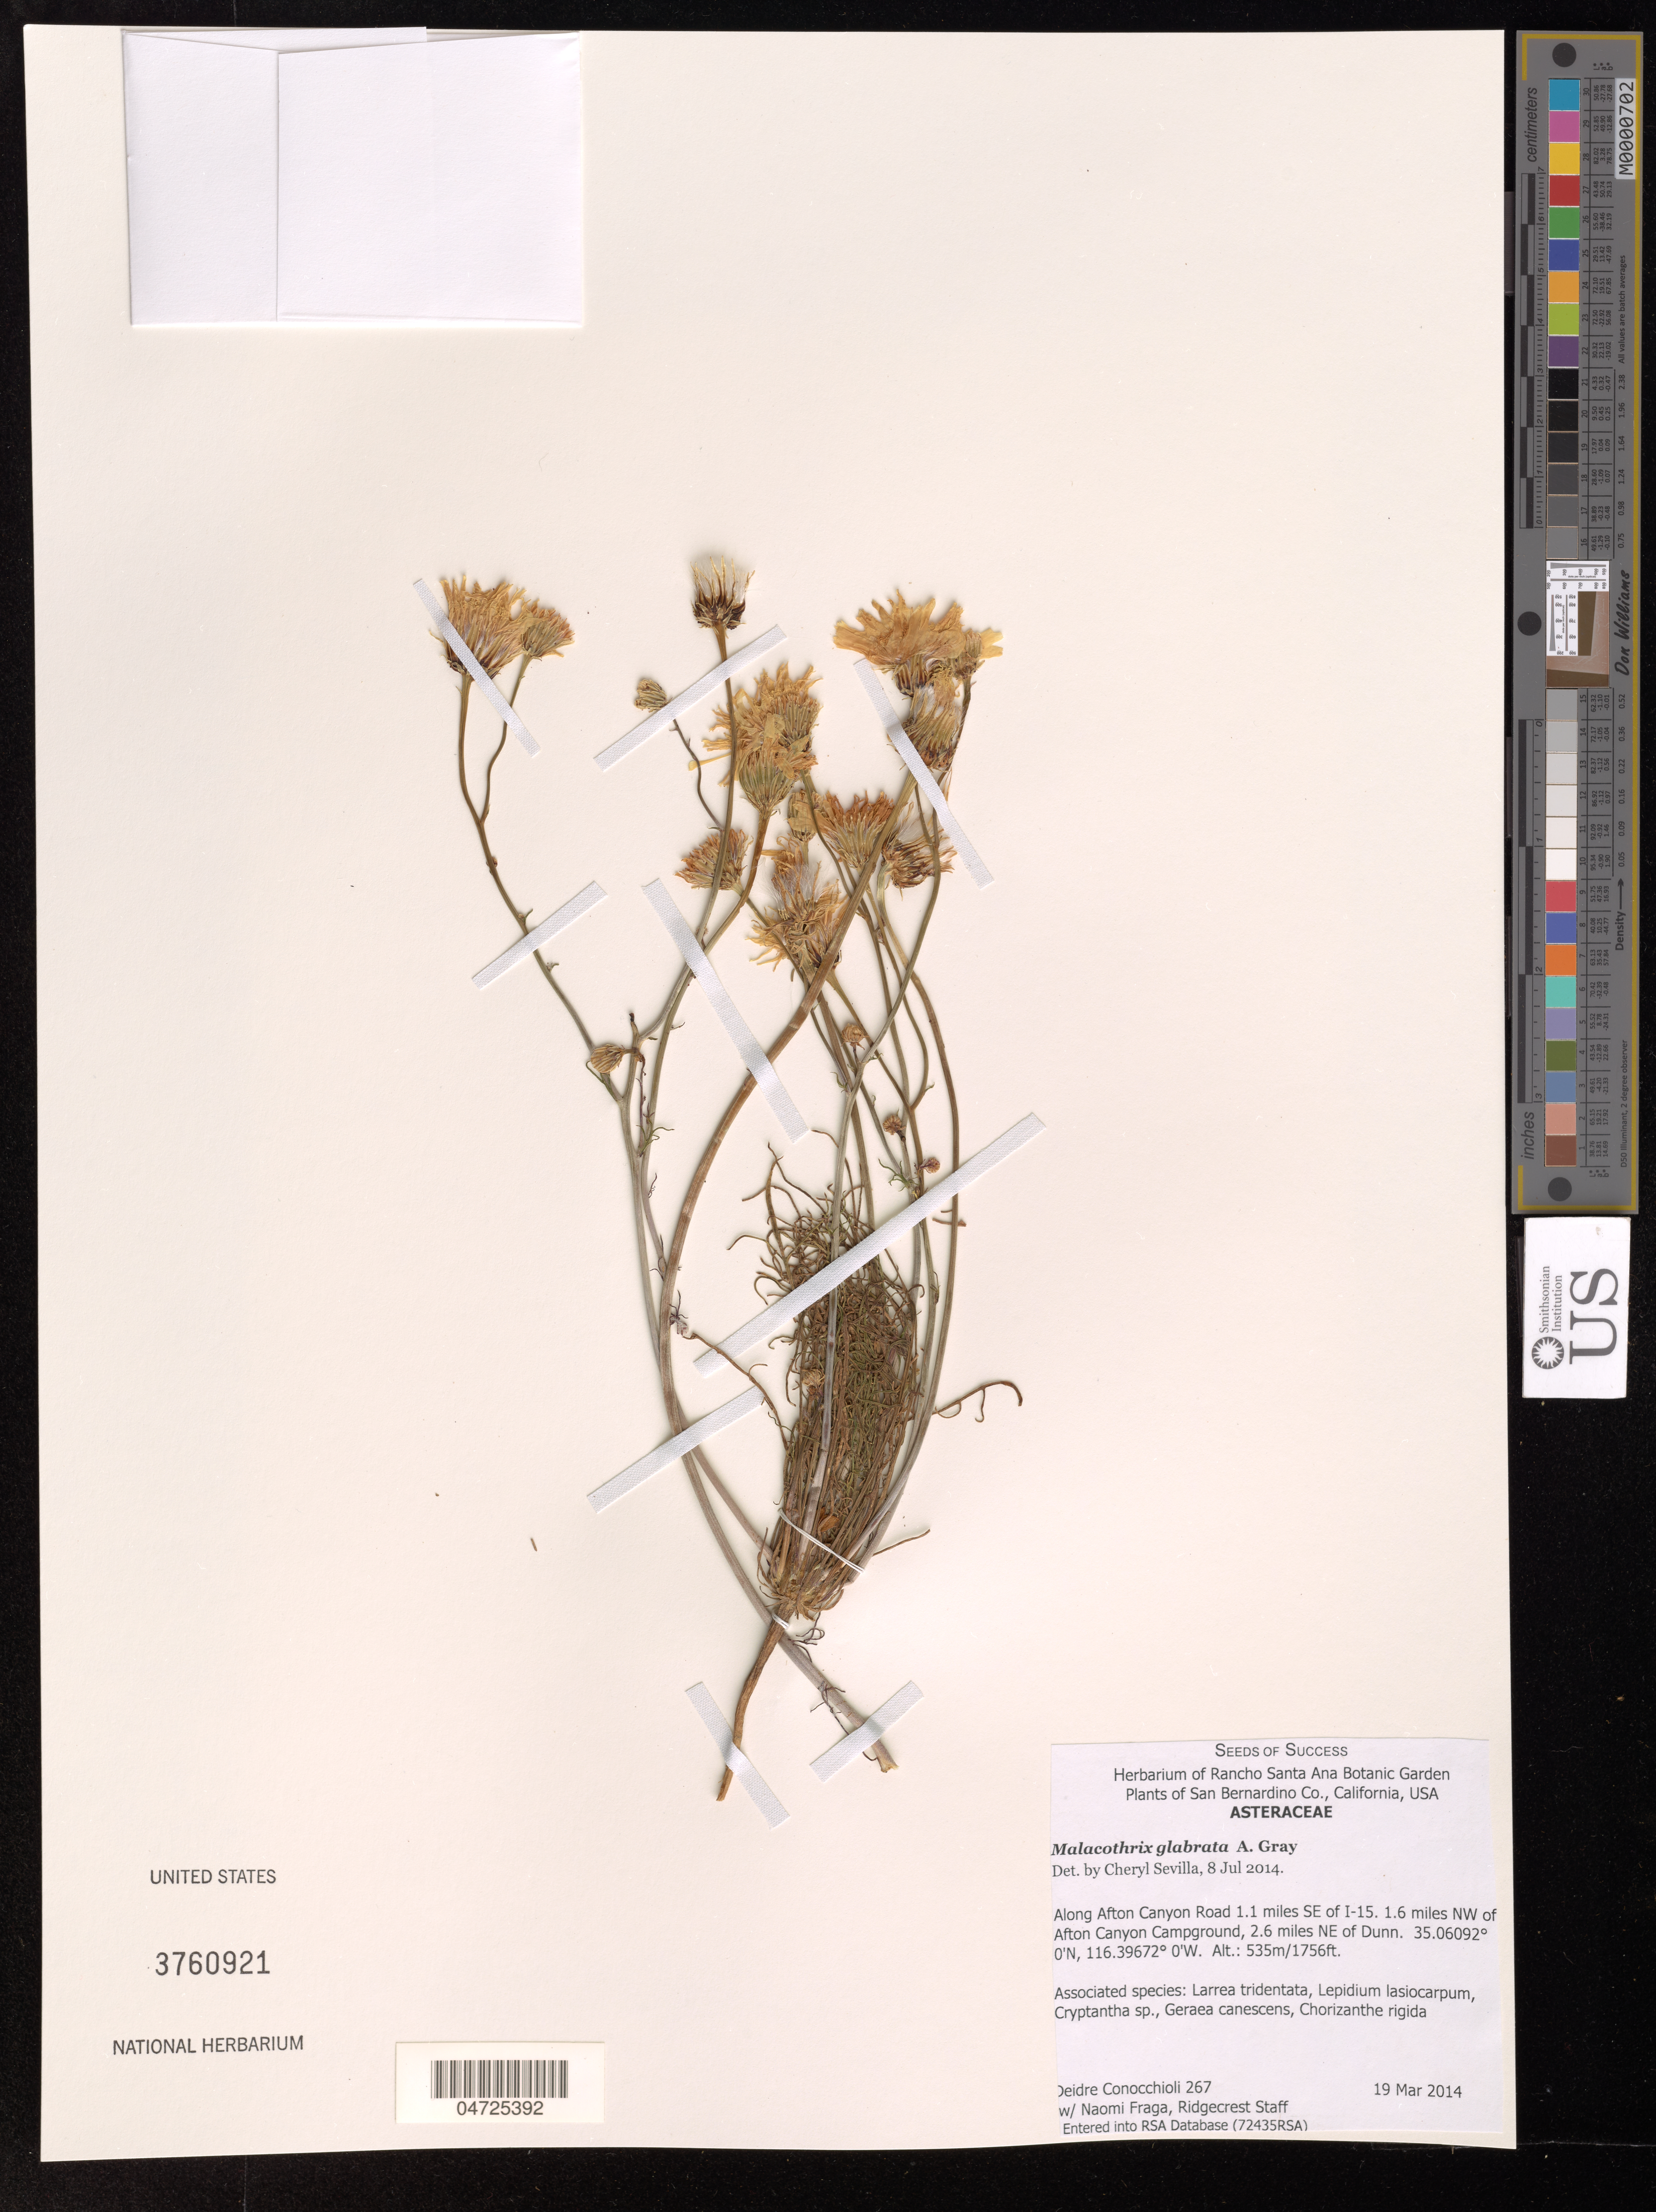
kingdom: Plantae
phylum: Tracheophyta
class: Magnoliopsida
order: Asterales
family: Asteraceae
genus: Malacothrix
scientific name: Malacothrix glabrata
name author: (A. Gray ex D.C. Eaton) A. Gray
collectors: D. Conocchioli & N. Fraga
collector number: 267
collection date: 2014-03-19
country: United States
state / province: California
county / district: San Bernardino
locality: San Bernardino Co. Along Afton Canyon Road 1.1 miles SE of I-15. 1.6 miles NW of Afton Canyon Campground, 2.6 miles NE of Dunn.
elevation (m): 535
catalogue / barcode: US 3760921